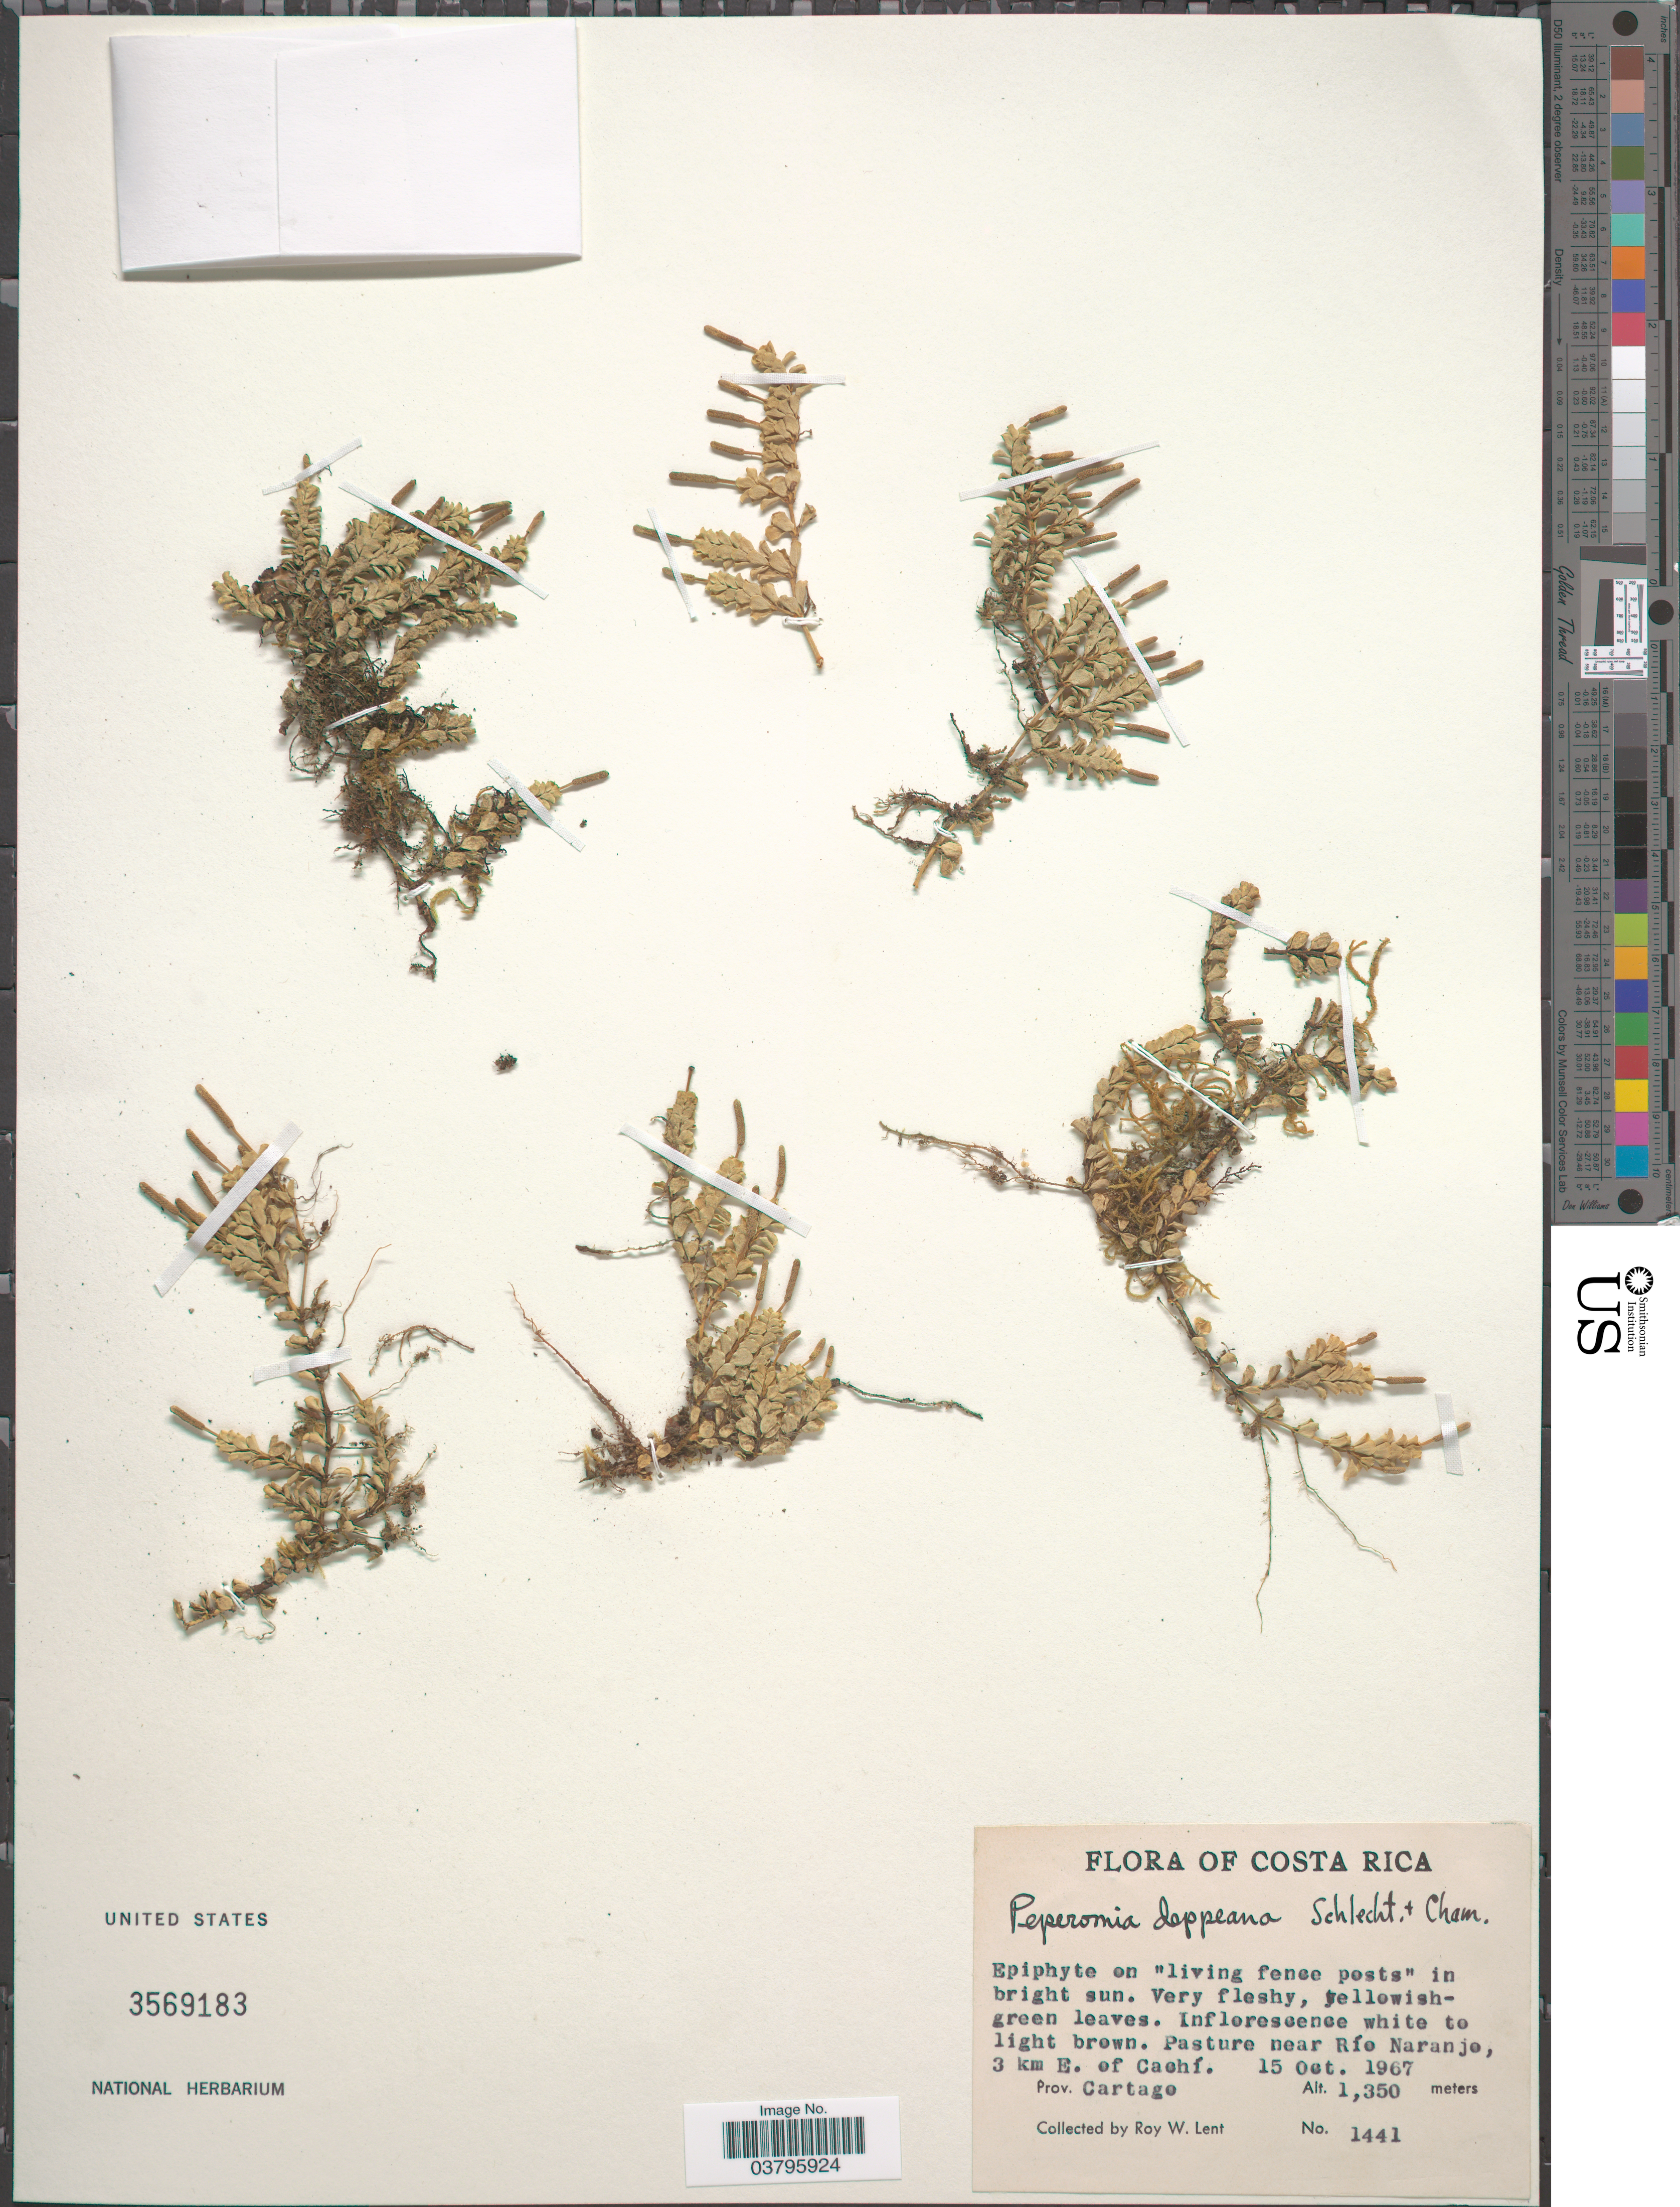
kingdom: Plantae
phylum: Tracheophyta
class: Magnoliopsida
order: Piperales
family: Piperaceae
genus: Peperomia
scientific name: Peperomia deppeana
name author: Schltdl. & Cham.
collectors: R. W. Lent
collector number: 1441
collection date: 1967-10-15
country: Costa Rica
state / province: Cartago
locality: Pasture near Río Naranjo, 3 km E. of Cachí.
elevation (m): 1350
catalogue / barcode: US 3569183